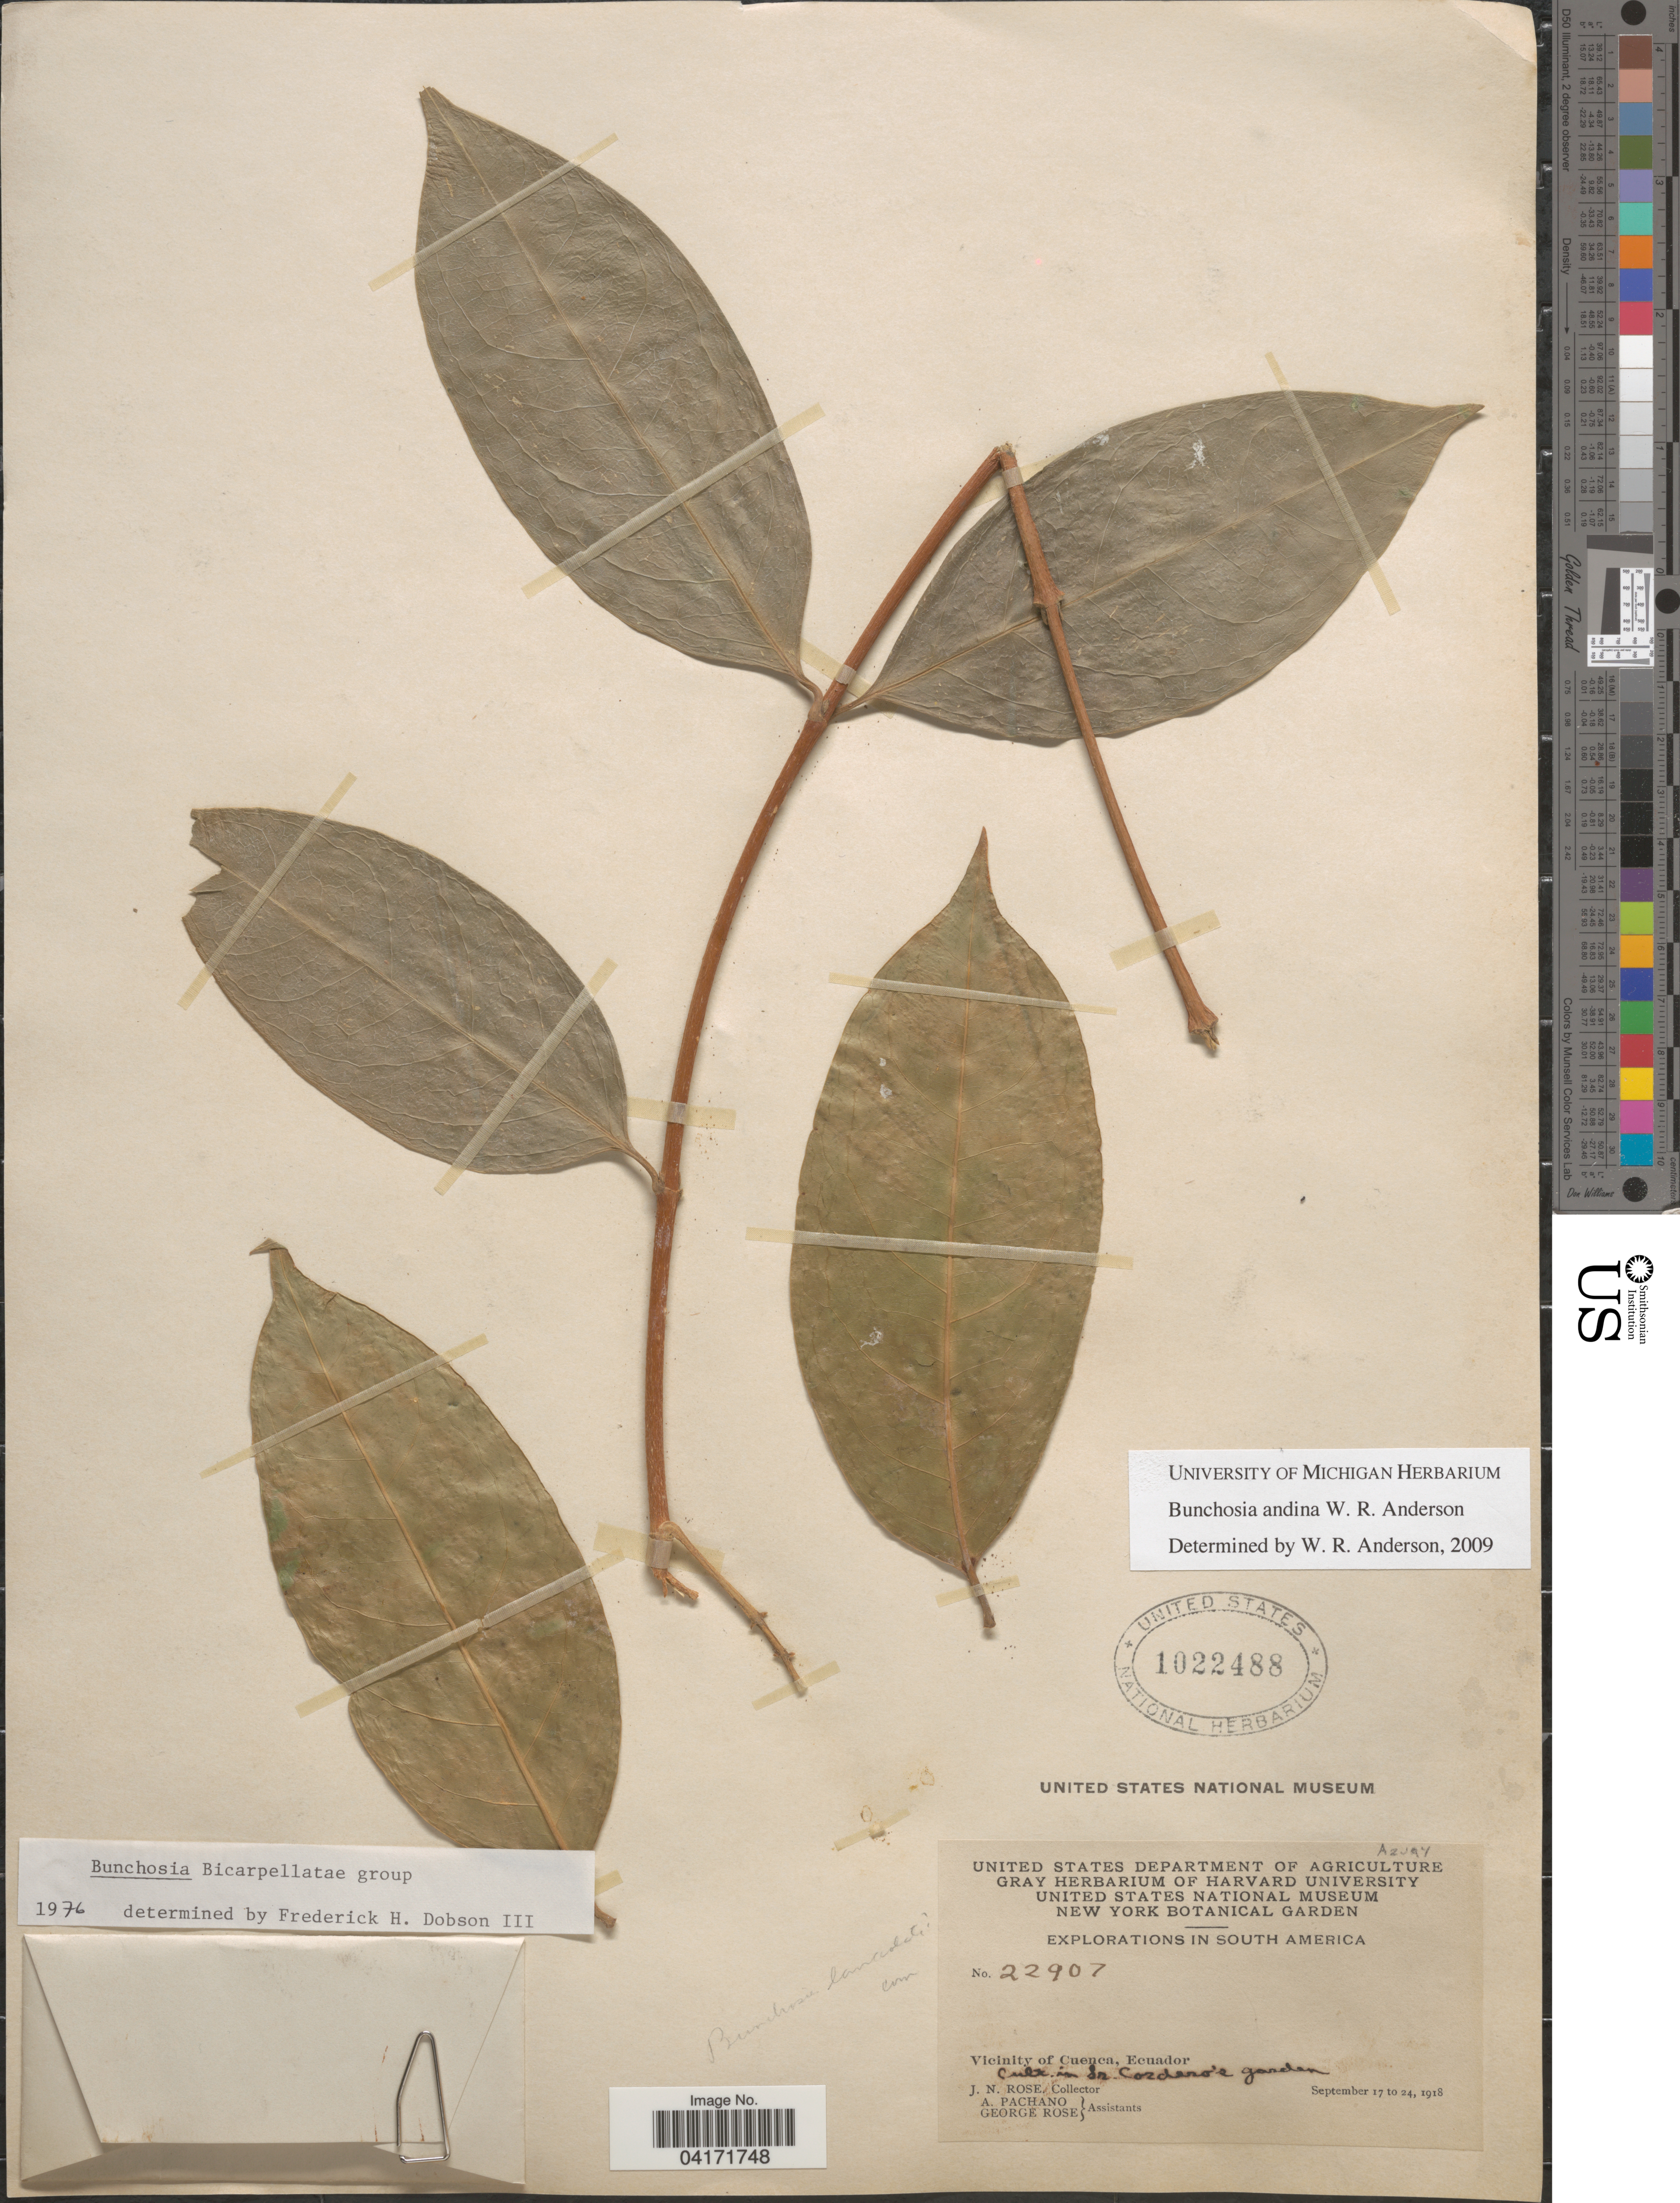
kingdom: Plantae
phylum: Tracheophyta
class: Magnoliopsida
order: Malpighiales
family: Malpighiaceae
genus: Bunchosia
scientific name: Bunchosia andina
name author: W.R. Anderson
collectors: J. N. Rose, A. Pachano & G. Rose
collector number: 22907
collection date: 1918-09-17/1918-09-24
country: Ecuador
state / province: Azuay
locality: Exploration in South America. Vicinity of Cuenca. Dr. Cordero's garden.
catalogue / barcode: US 1022488